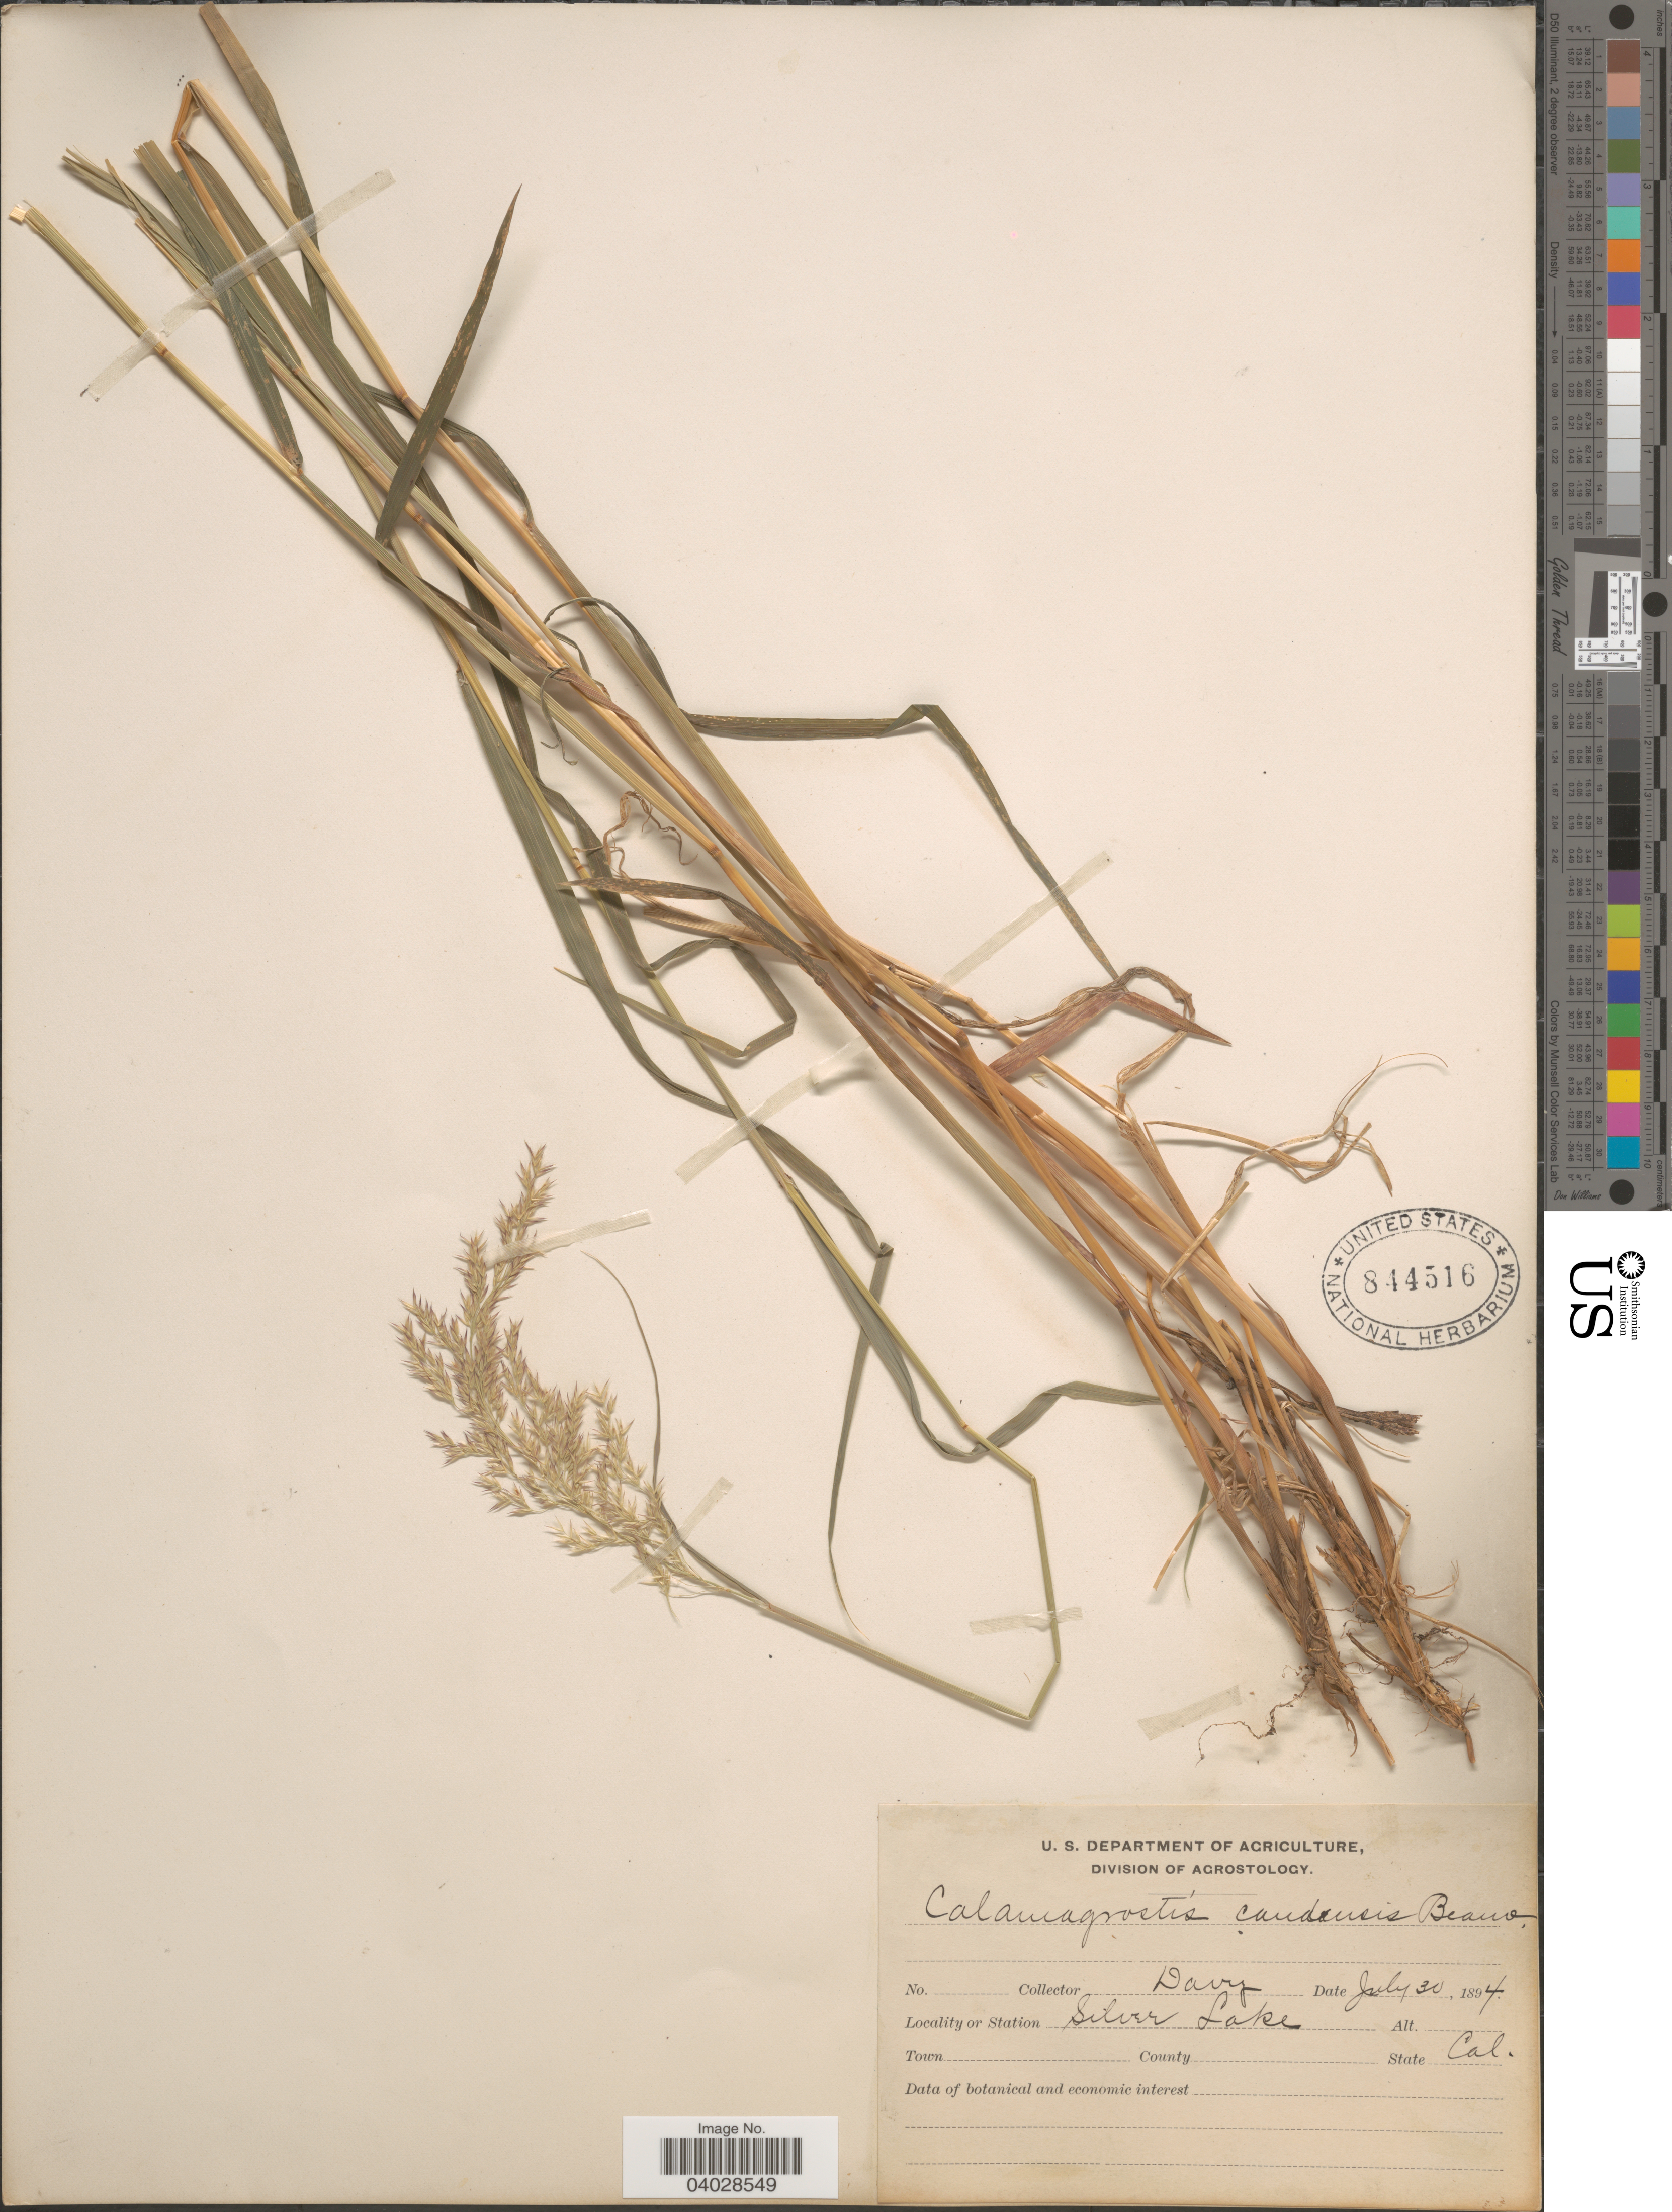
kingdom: Plantae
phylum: Tracheophyta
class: Liliopsida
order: Poales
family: Poaceae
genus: Calamagrostis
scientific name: Calamagrostis canadensis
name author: (Michx.) P. Beauv.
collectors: Davy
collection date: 1894-07-30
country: United States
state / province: California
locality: Station Silver Lake.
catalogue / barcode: US 844516